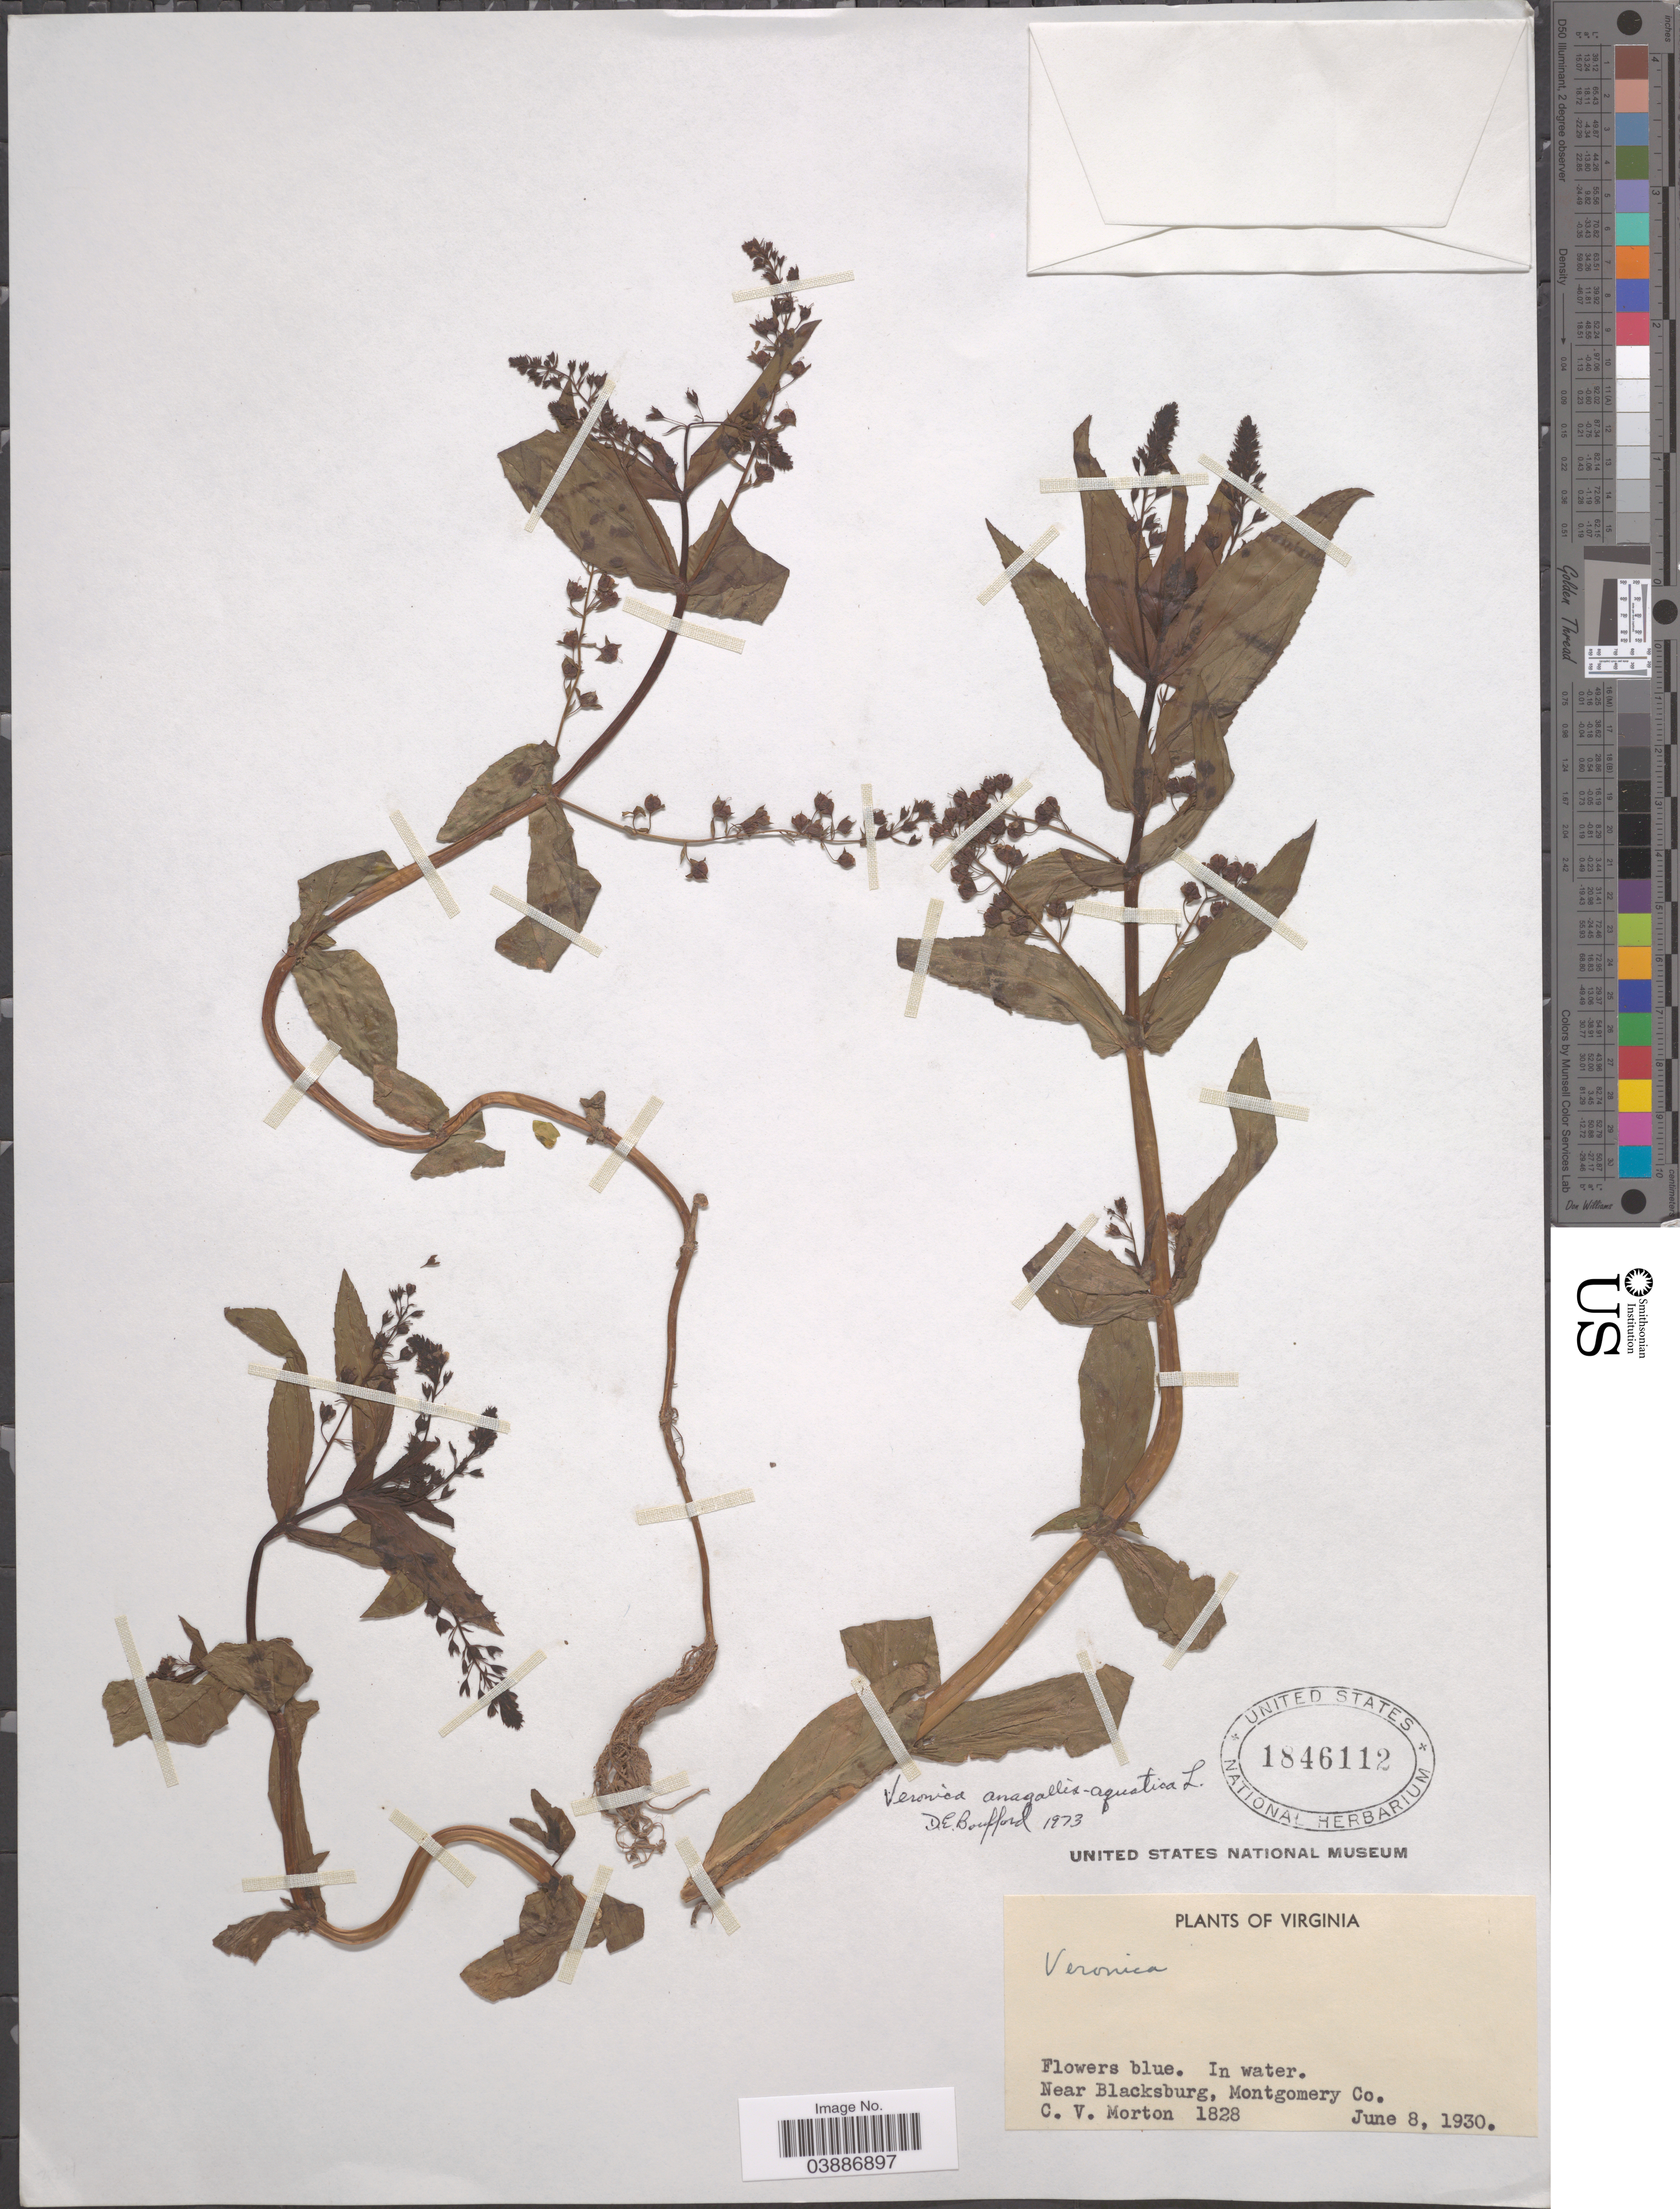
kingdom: Plantae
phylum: Tracheophyta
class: Magnoliopsida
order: Lamiales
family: Plantaginaceae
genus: Veronica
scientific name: Veronica anagallis-aquatica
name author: L.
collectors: C. V. Morton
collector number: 1828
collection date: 1930-06-08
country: United States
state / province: Virginia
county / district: Montgomery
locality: Near Blacksburg, Montgomery Co.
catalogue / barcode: US 1846112